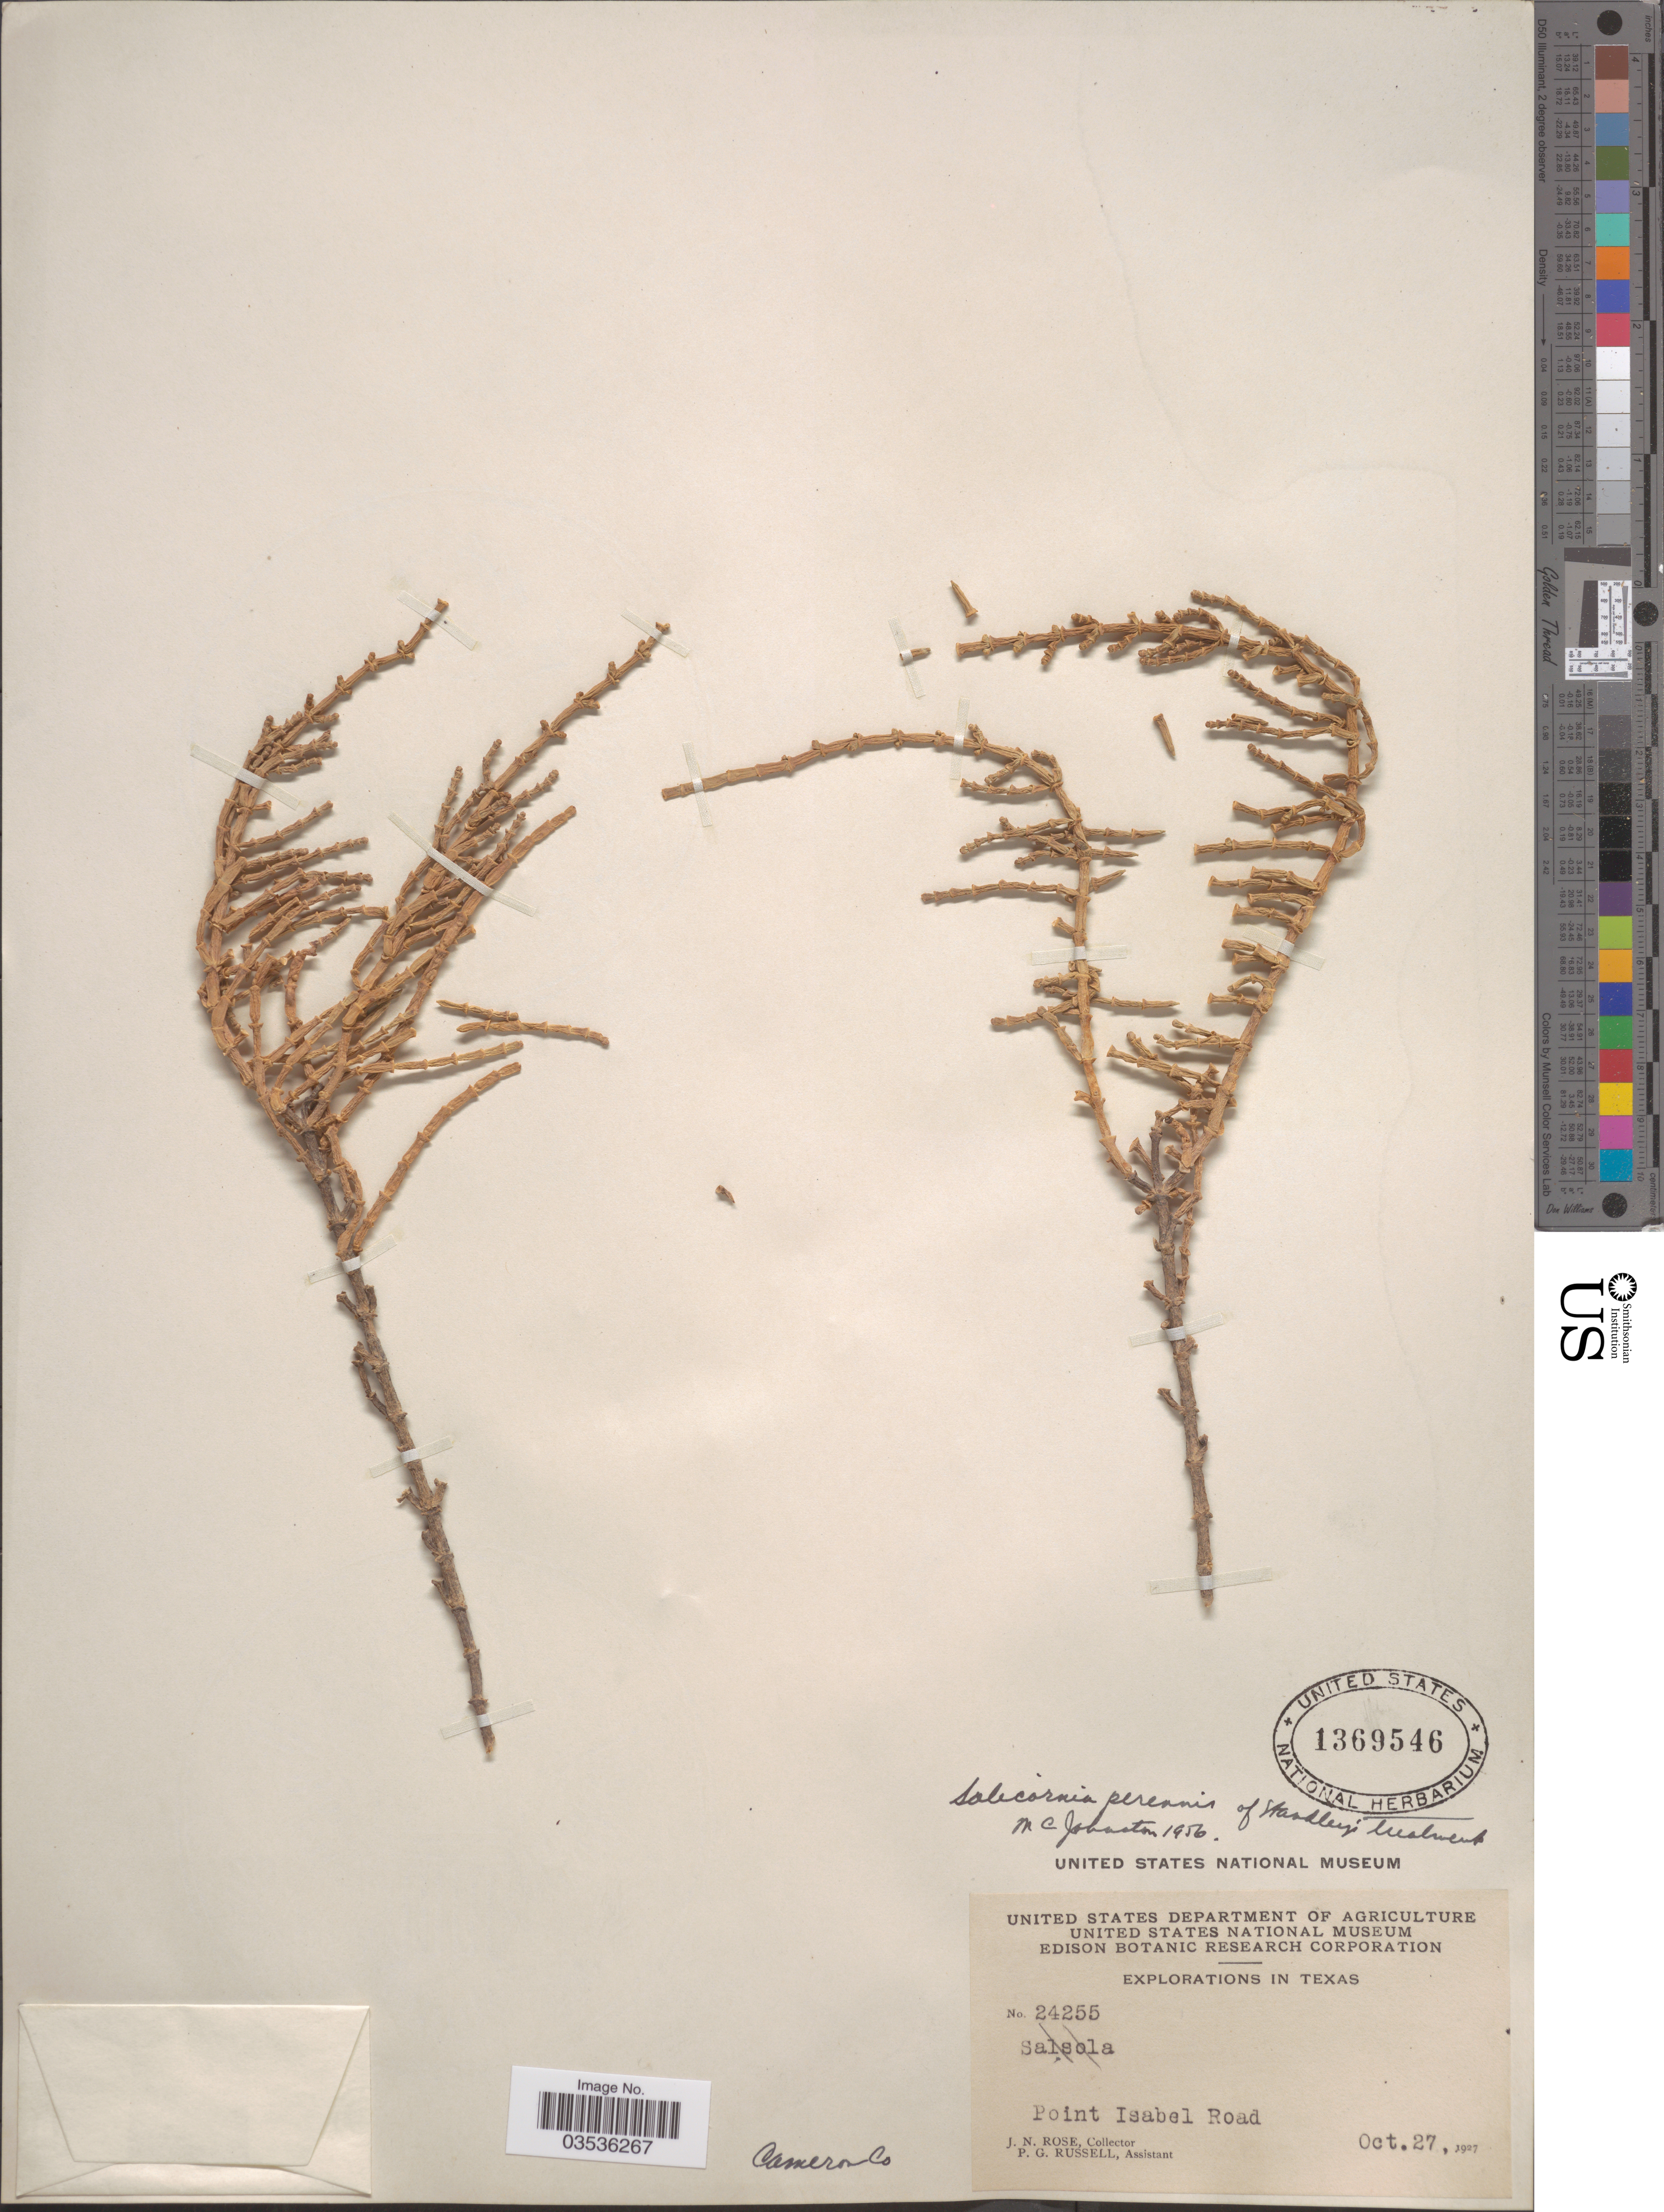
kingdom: Plantae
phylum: Tracheophyta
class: Magnoliopsida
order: Caryophyllales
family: Amaranthaceae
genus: Salicornia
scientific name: Salicornia perennis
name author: Mill.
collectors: J. N. Rose & P. G. Russell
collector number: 24255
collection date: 1927-10-27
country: United States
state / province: Texas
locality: Point Isabel Road. Cameron Co.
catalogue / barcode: US 1369546